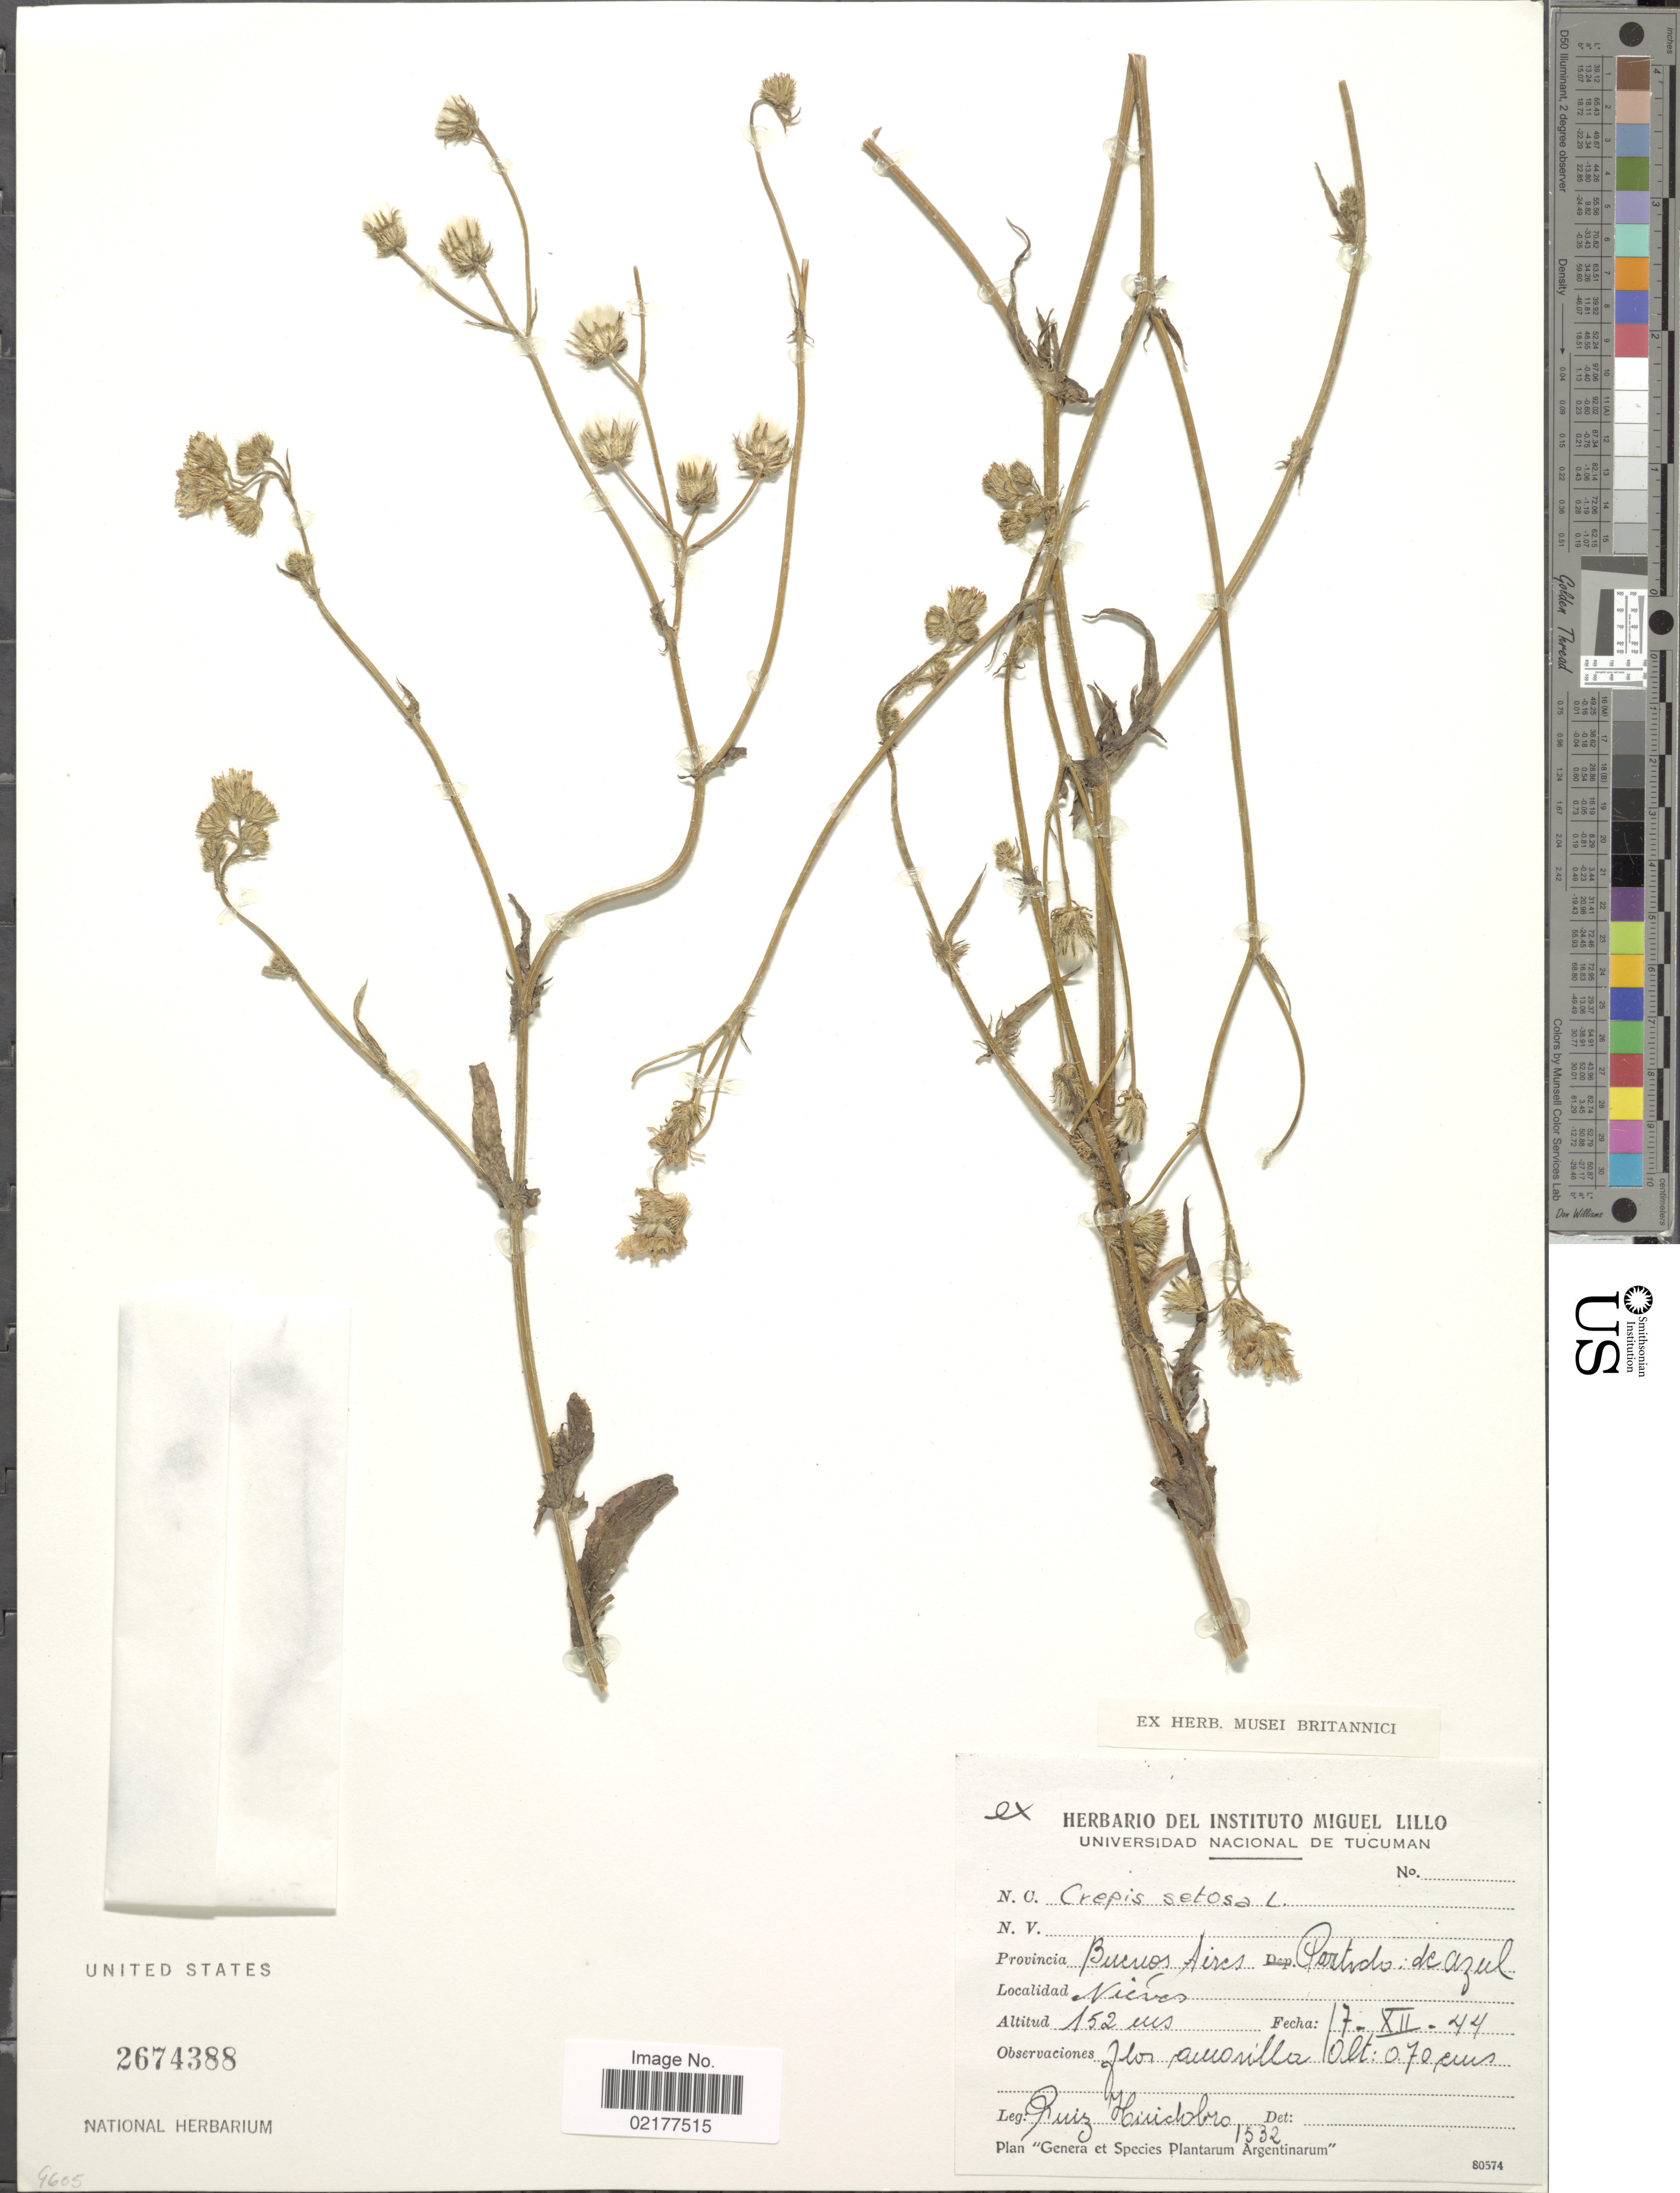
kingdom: Plantae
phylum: Tracheophyta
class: Magnoliopsida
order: Asterales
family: Asteraceae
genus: Crepis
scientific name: Crepis setosa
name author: Haller f.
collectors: -- Ruiz-Huidrobo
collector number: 1532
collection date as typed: Transcribed d/m/y: 17/12/44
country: Argentina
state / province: Buenos Aires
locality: Partido de Azul. Nieves.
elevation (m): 152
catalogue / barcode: US 2674388